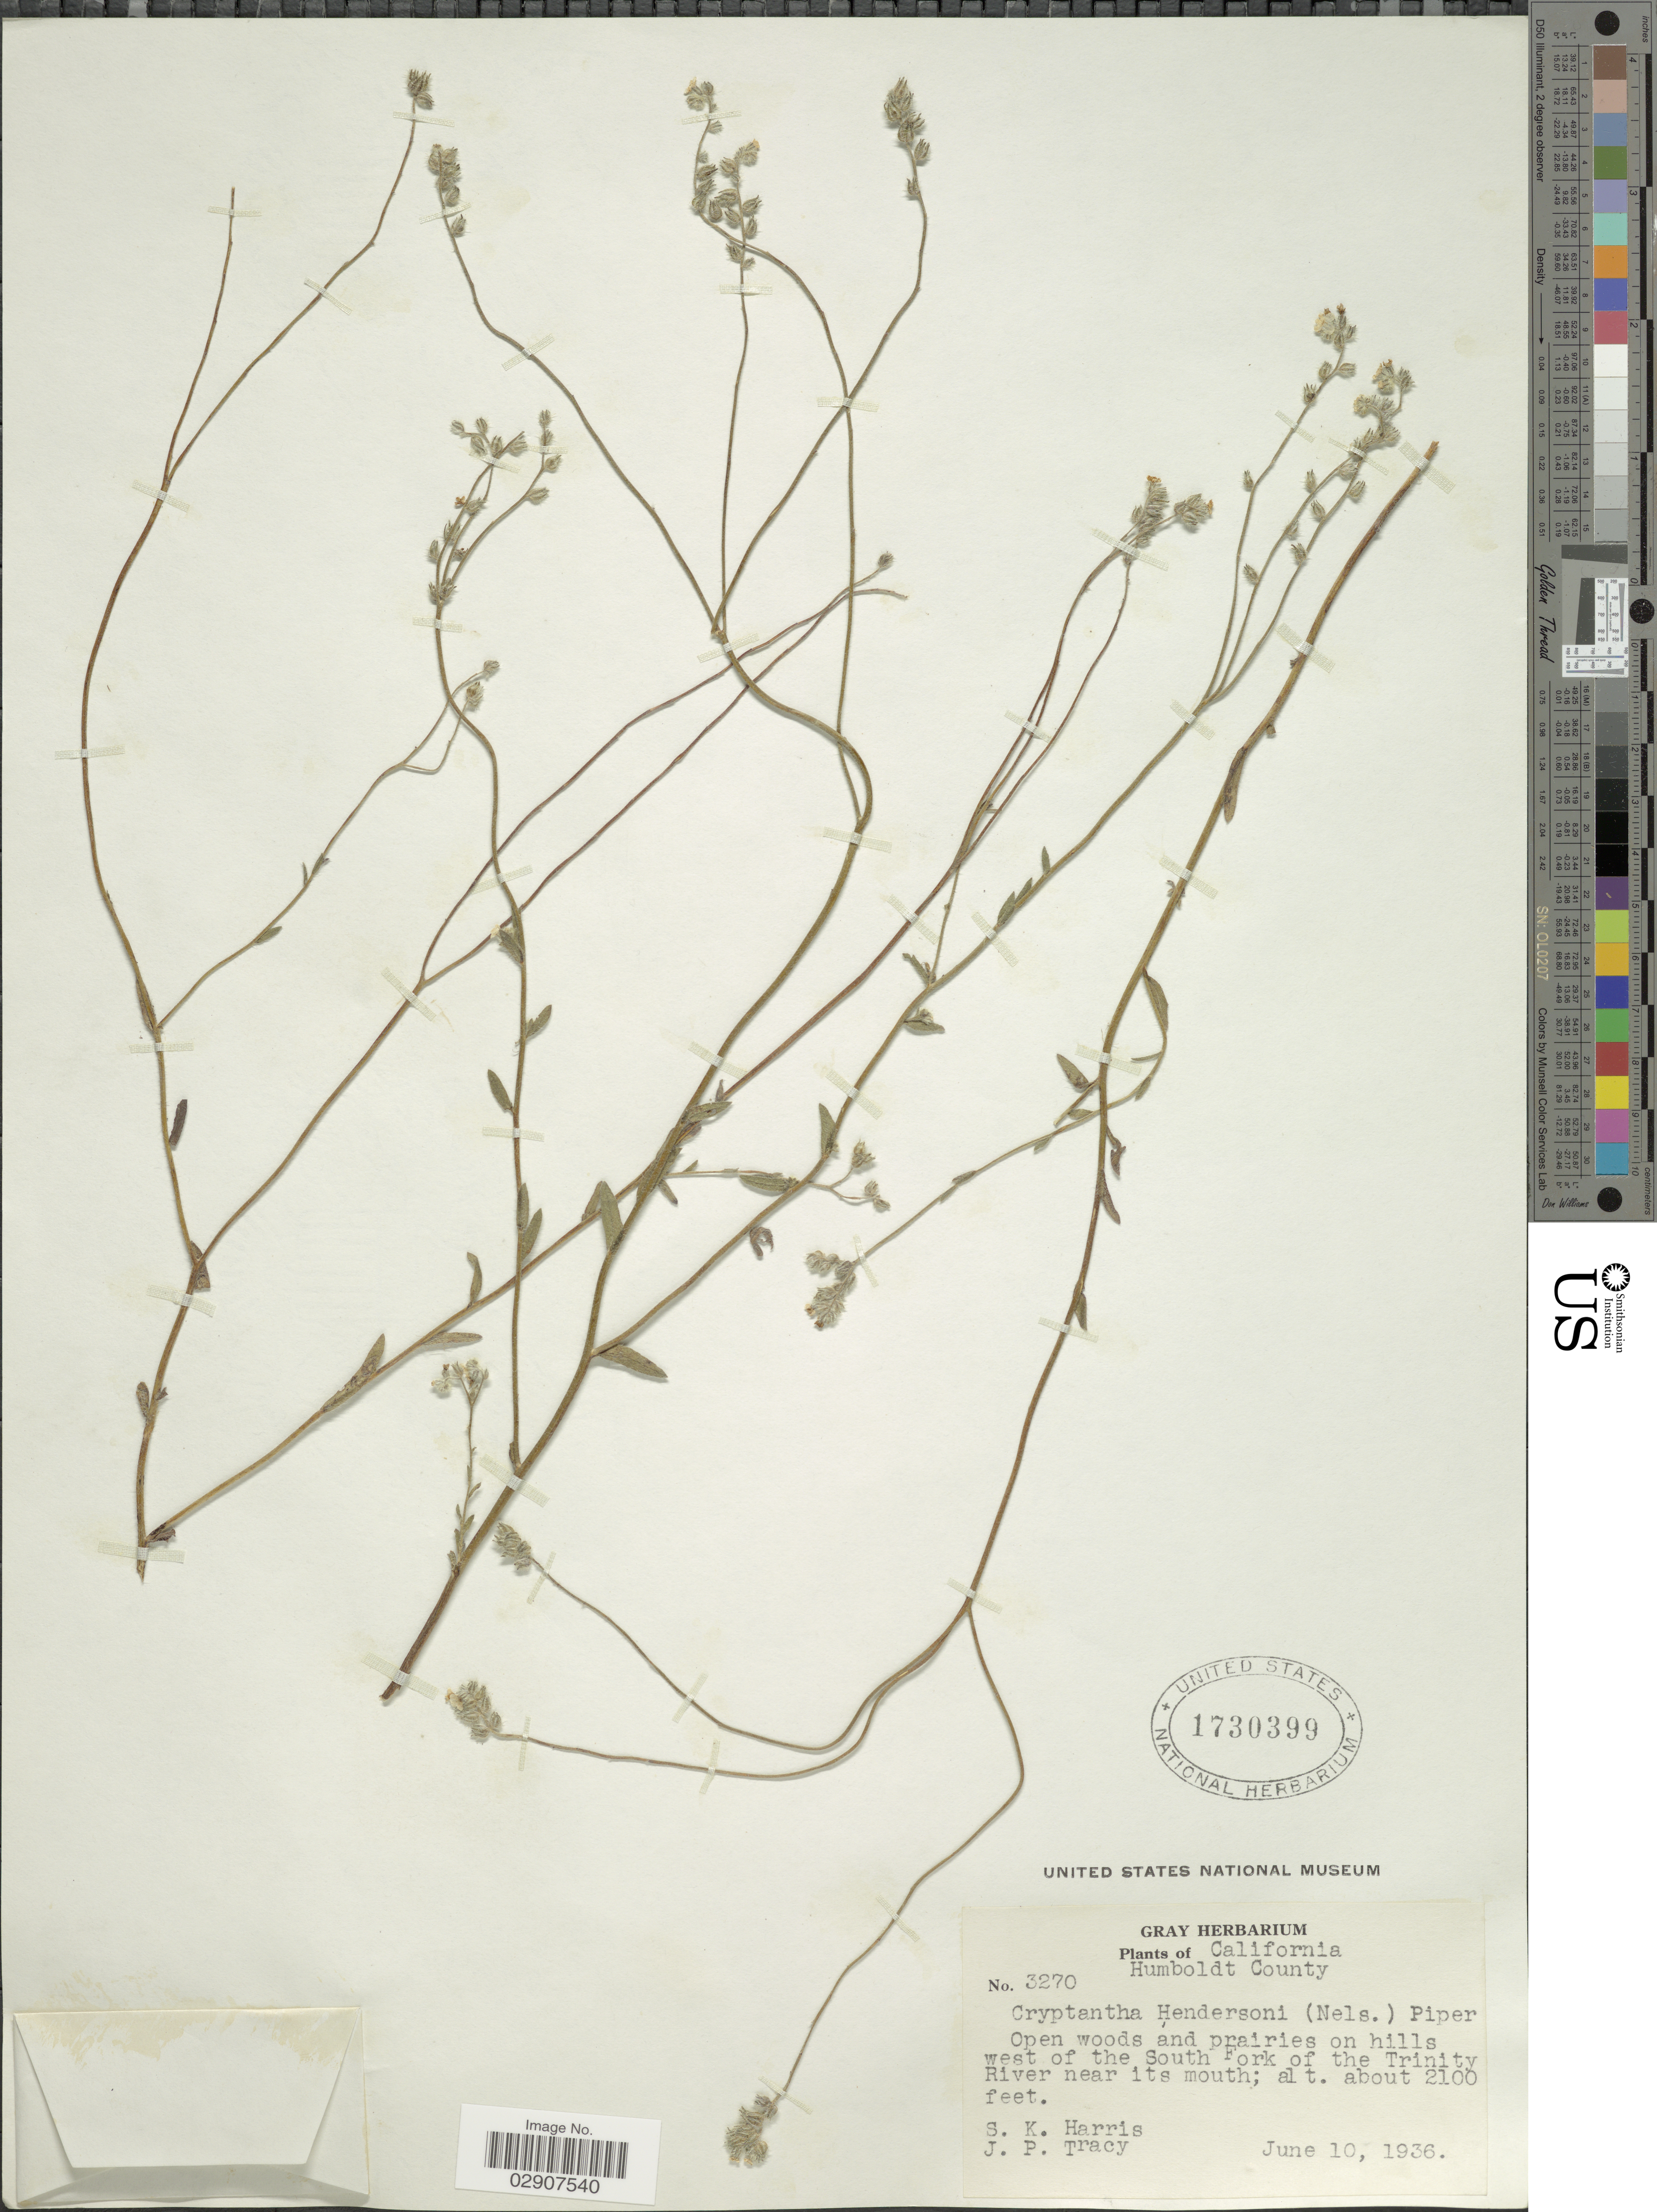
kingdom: Plantae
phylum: Tracheophyta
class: Magnoliopsida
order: Boraginales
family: Boraginaceae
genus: Cryptantha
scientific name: Cryptantha hendersonii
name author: (A. Nelson) A. Nelson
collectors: S. K. Harris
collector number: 3270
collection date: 1936-06-10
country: United States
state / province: California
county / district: Humboldt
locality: Humboldt County, Open woods and praires on hills west of the South Fork of the Trinity River near its mouth.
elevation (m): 640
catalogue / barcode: US 1730399